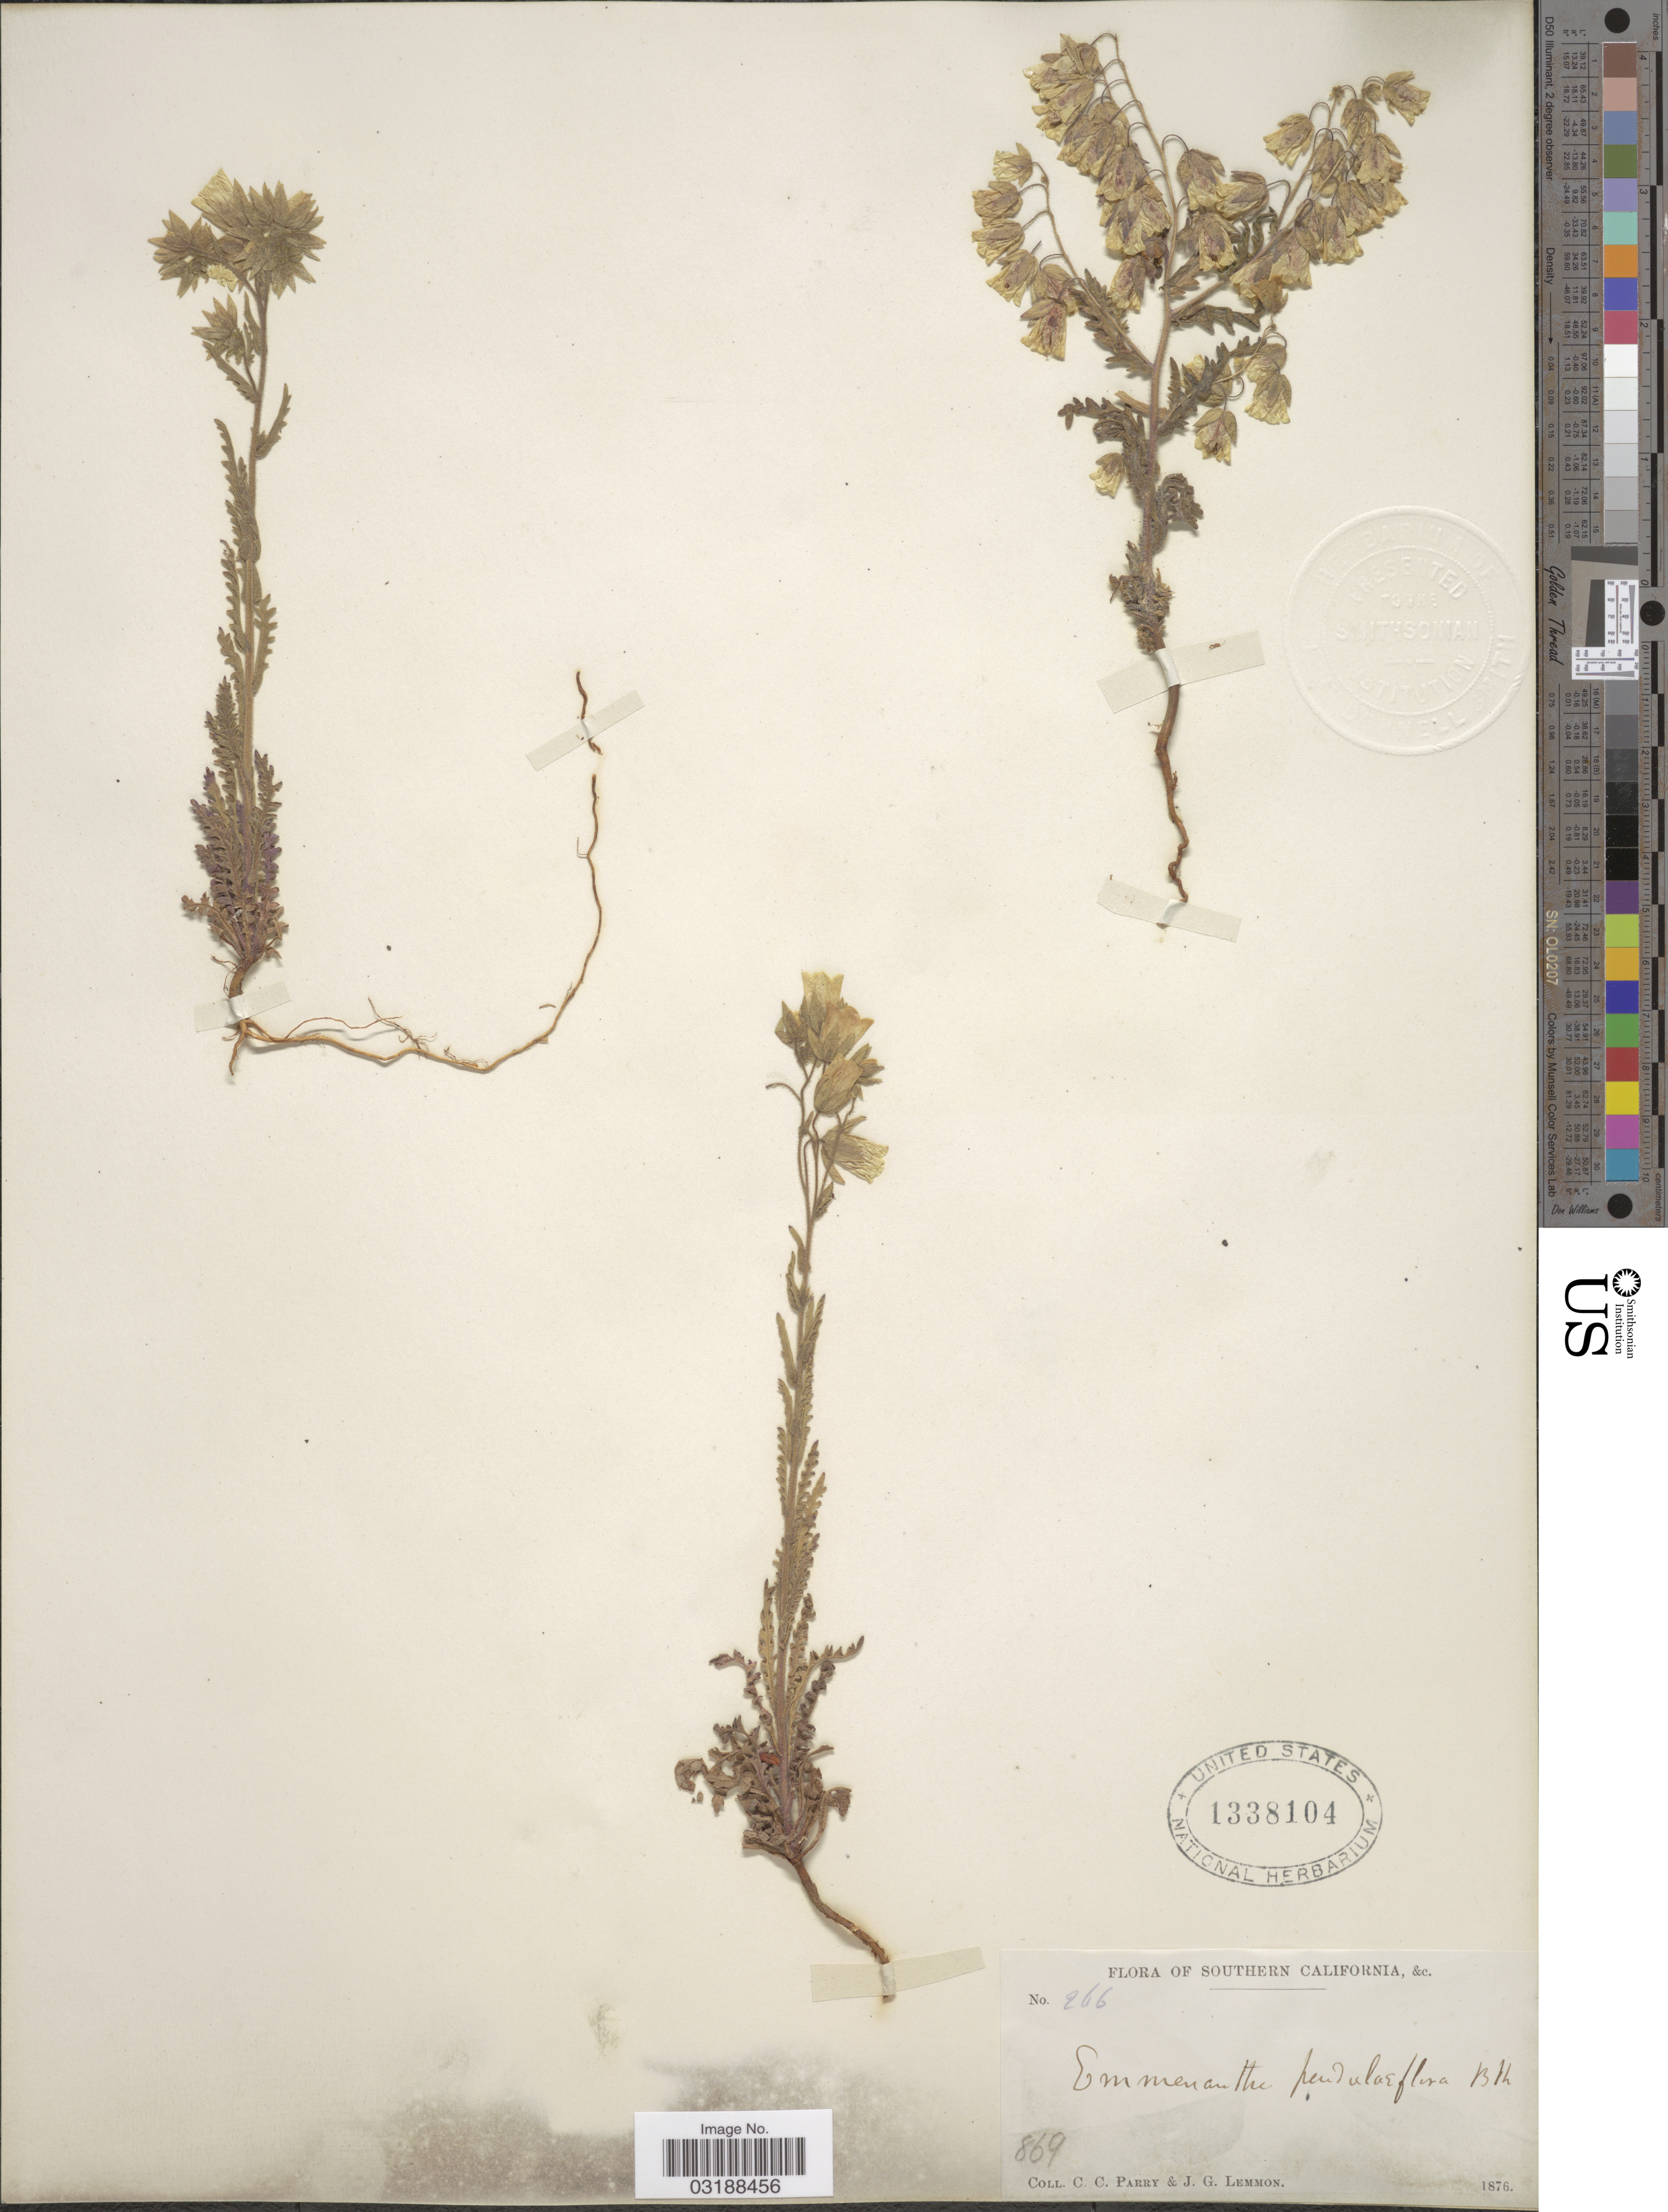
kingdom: Plantae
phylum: Tracheophyta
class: Magnoliopsida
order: Boraginales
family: Hydrophyllaceae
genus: Emmenanthe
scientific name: Emmenanthe penduliflora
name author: Benth.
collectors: C. C. Parry & J. Lemmon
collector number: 266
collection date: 1876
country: United States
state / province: California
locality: Southern California, &c.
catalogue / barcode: US 1338104